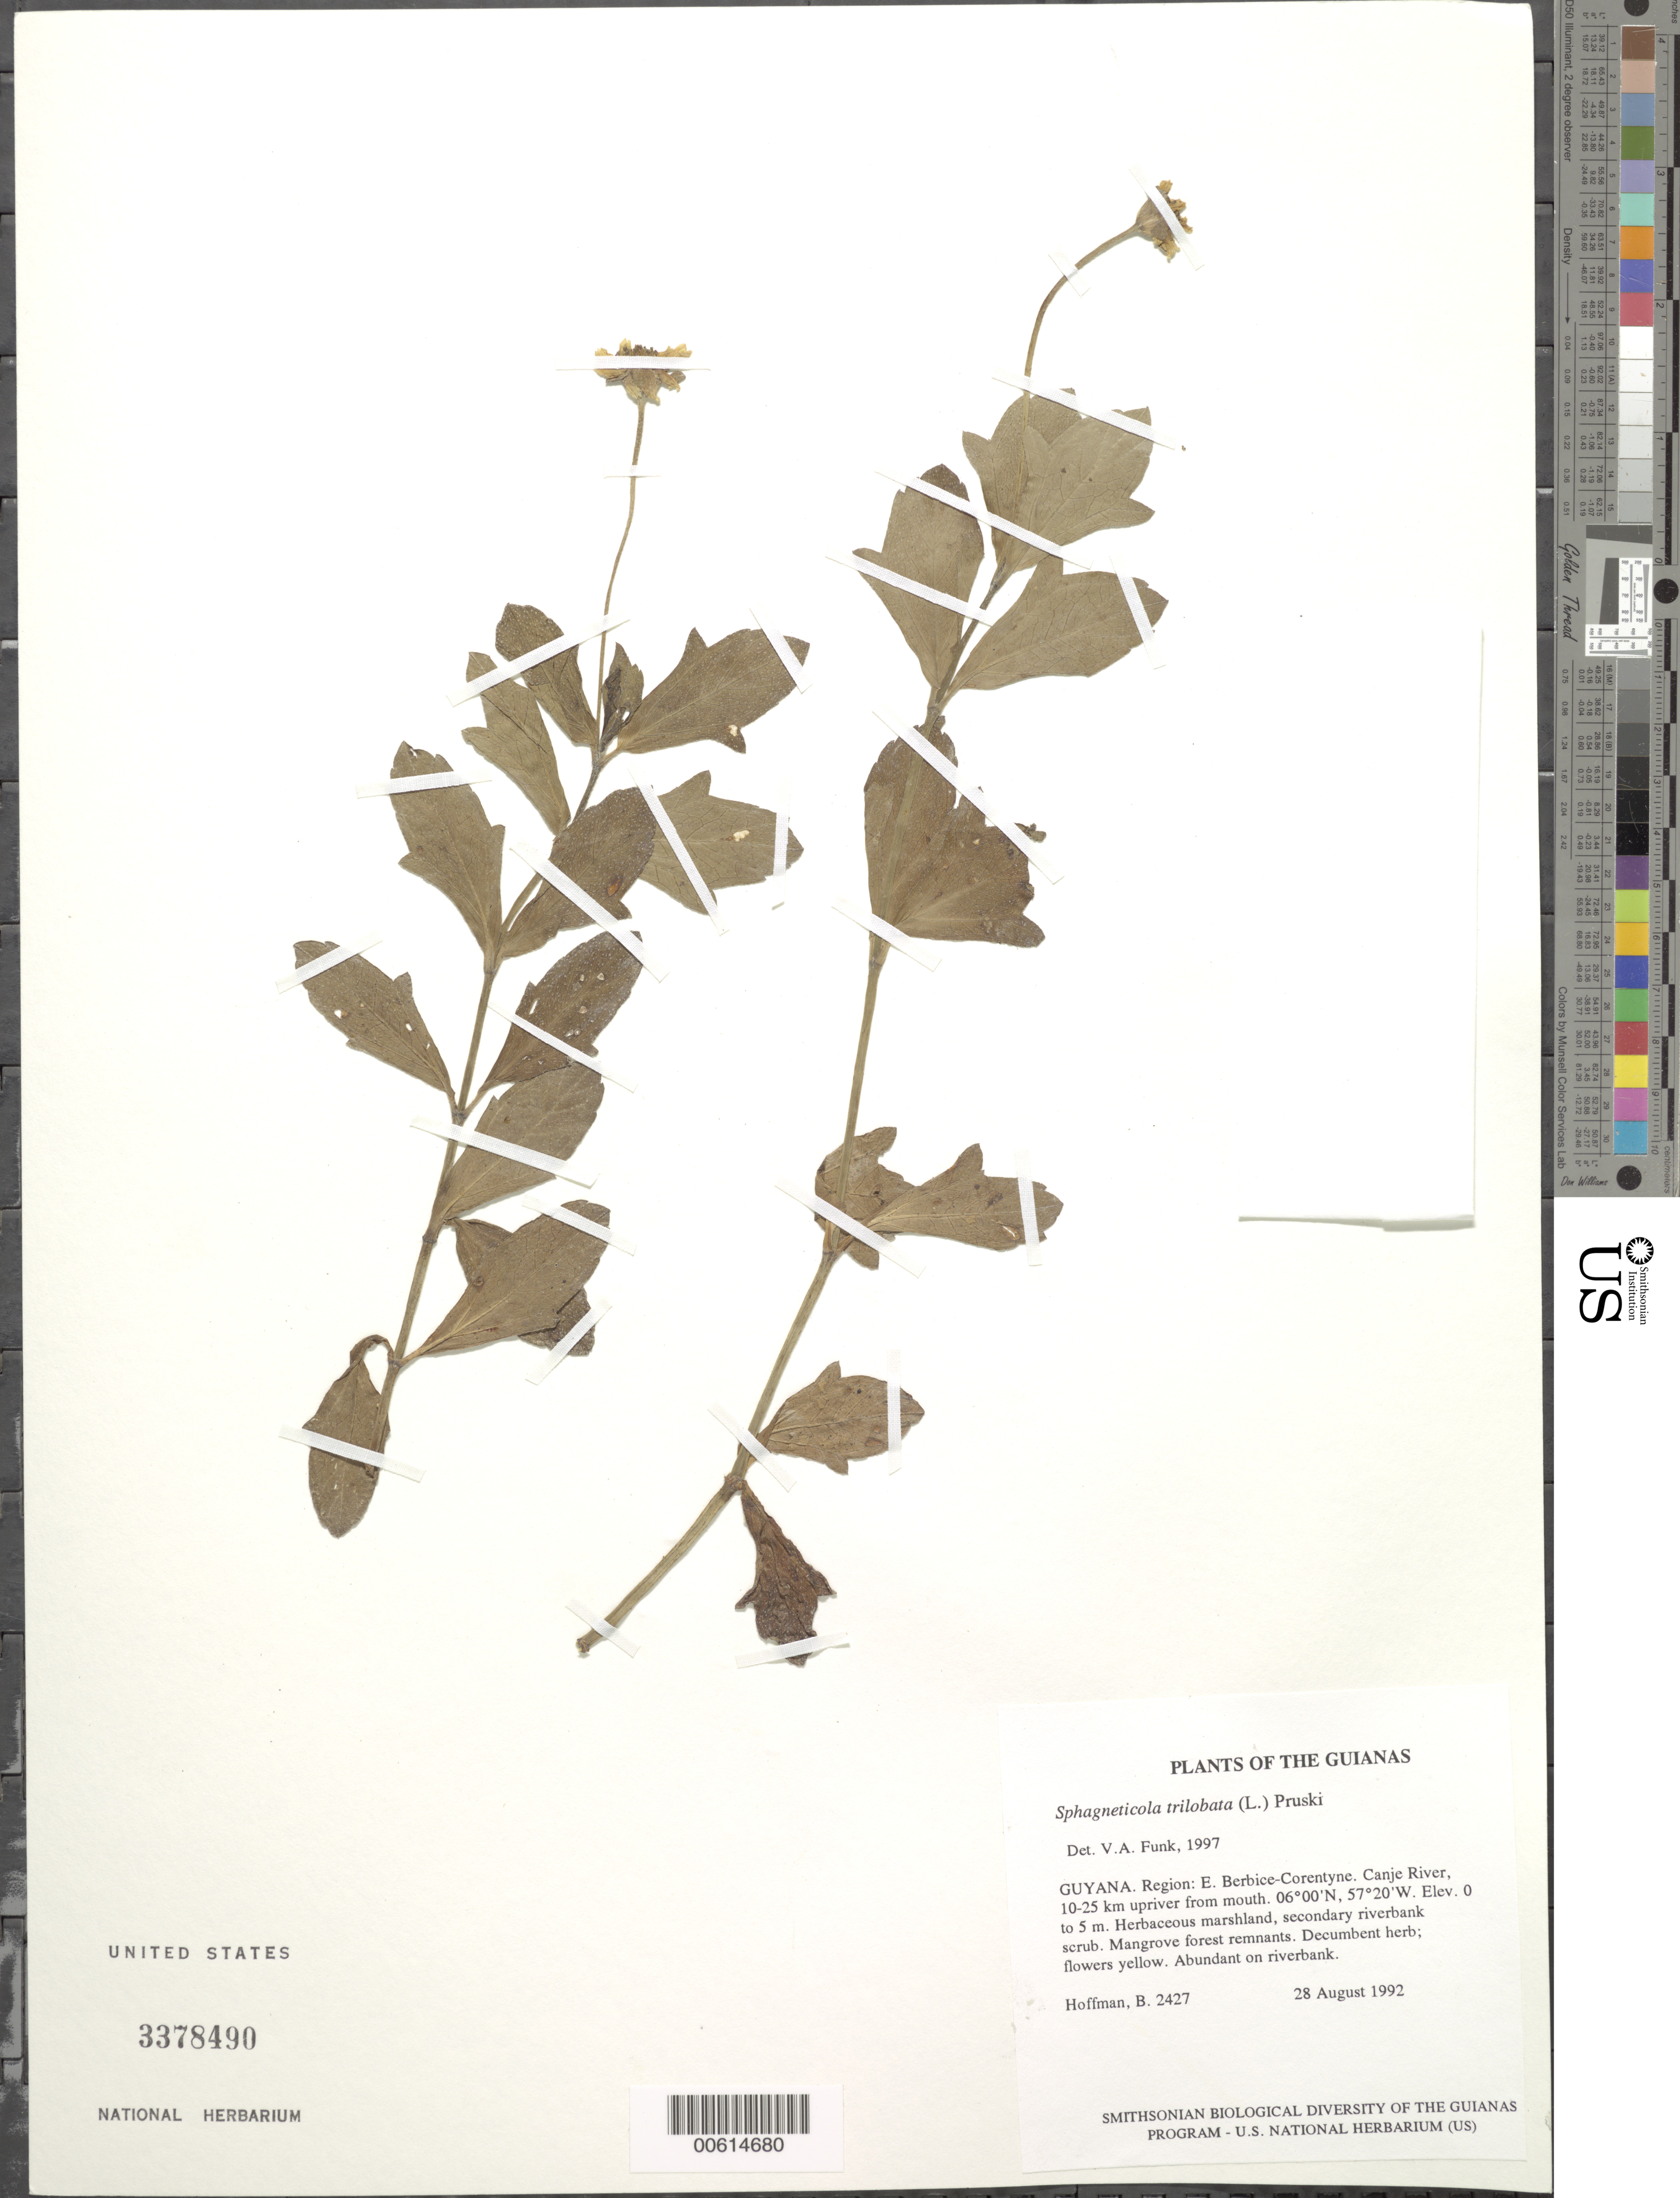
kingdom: Plantae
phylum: Tracheophyta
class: Magnoliopsida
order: Asterales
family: Asteraceae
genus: Sphagneticola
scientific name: Sphagneticola trilobata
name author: (L.) Pruski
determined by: Funk, Vicki A., (BOT), Smithsonian Institution - National Museum of Natural History (UNITED STATES)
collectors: B. Hoffman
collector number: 2427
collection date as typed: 28 August 1992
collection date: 1992-08-28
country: Guyana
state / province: E. Berbice-Corentyne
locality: Canje River, 10-25 km upriver from mouth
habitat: Herbaceous marshland, secondary riverbank scrub. Mangrove forest remnants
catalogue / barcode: US 3378490